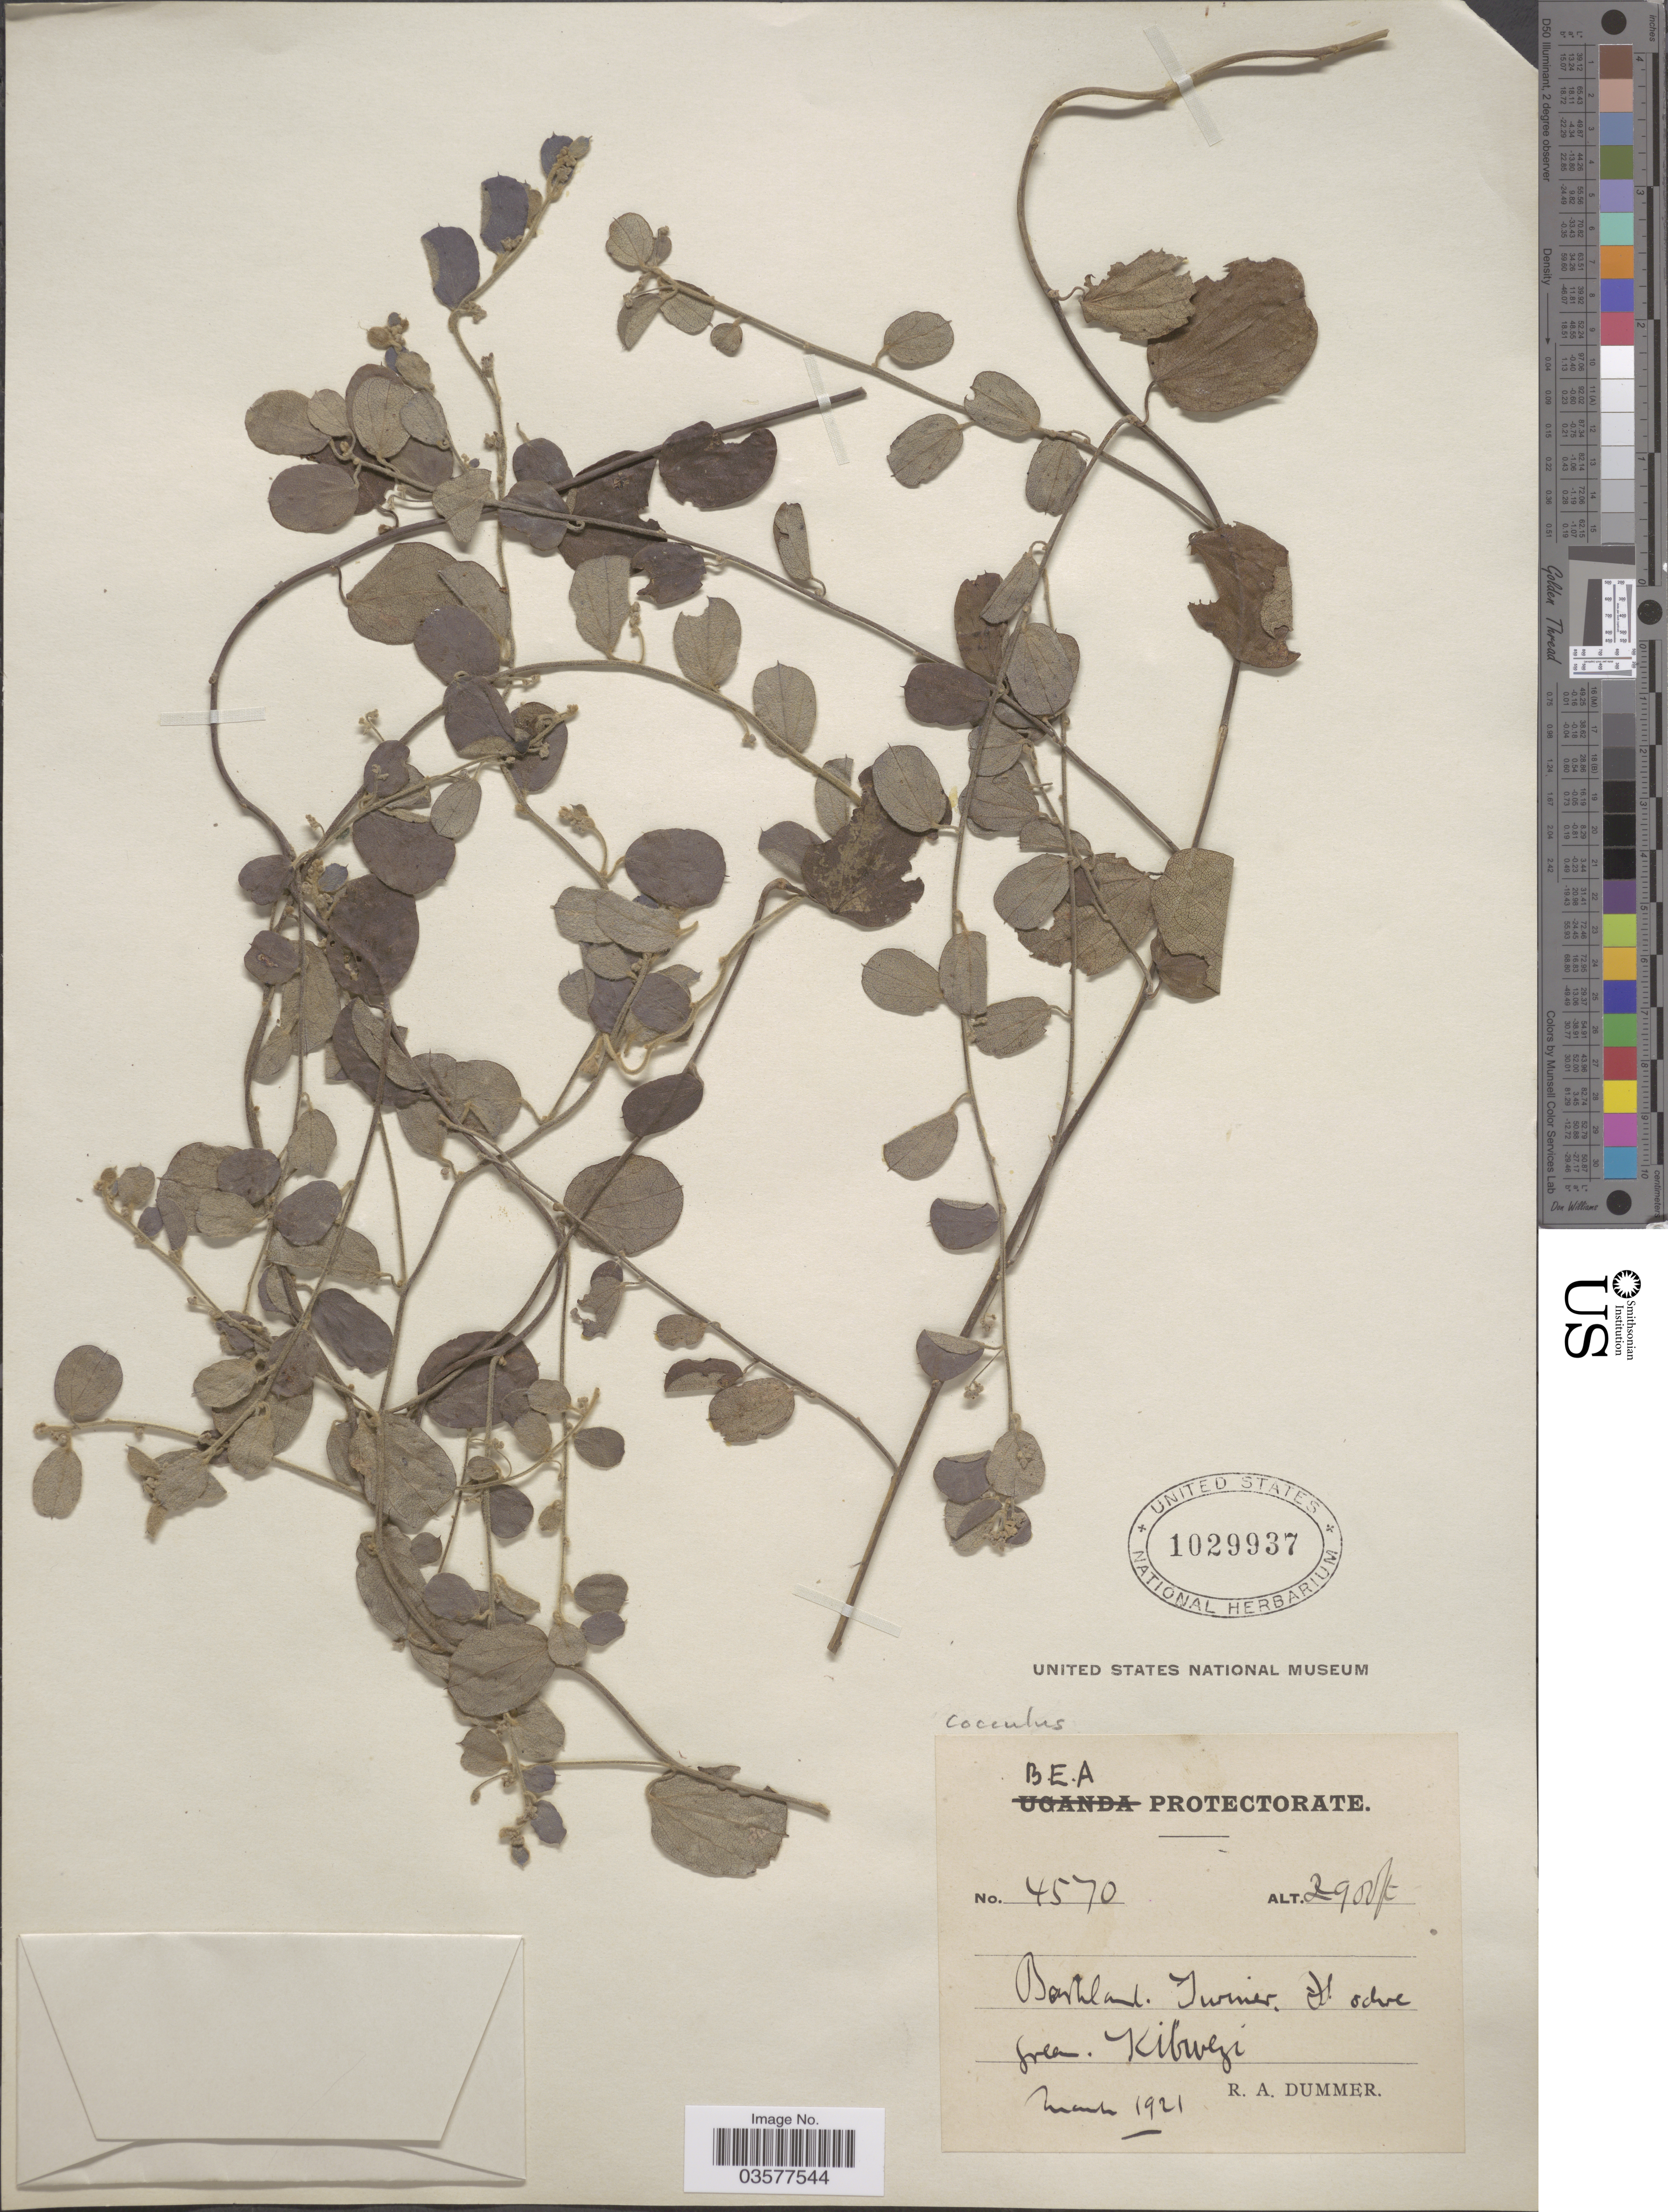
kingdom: Plantae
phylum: Tracheophyta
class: Magnoliopsida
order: Ranunculales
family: Menispermaceae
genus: Cocculus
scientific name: Cocculus sp.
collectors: R. Dümmer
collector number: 4570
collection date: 1921-03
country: Kenya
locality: B. E. A. Protectorate. Kibwezi.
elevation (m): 884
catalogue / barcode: US 1029937